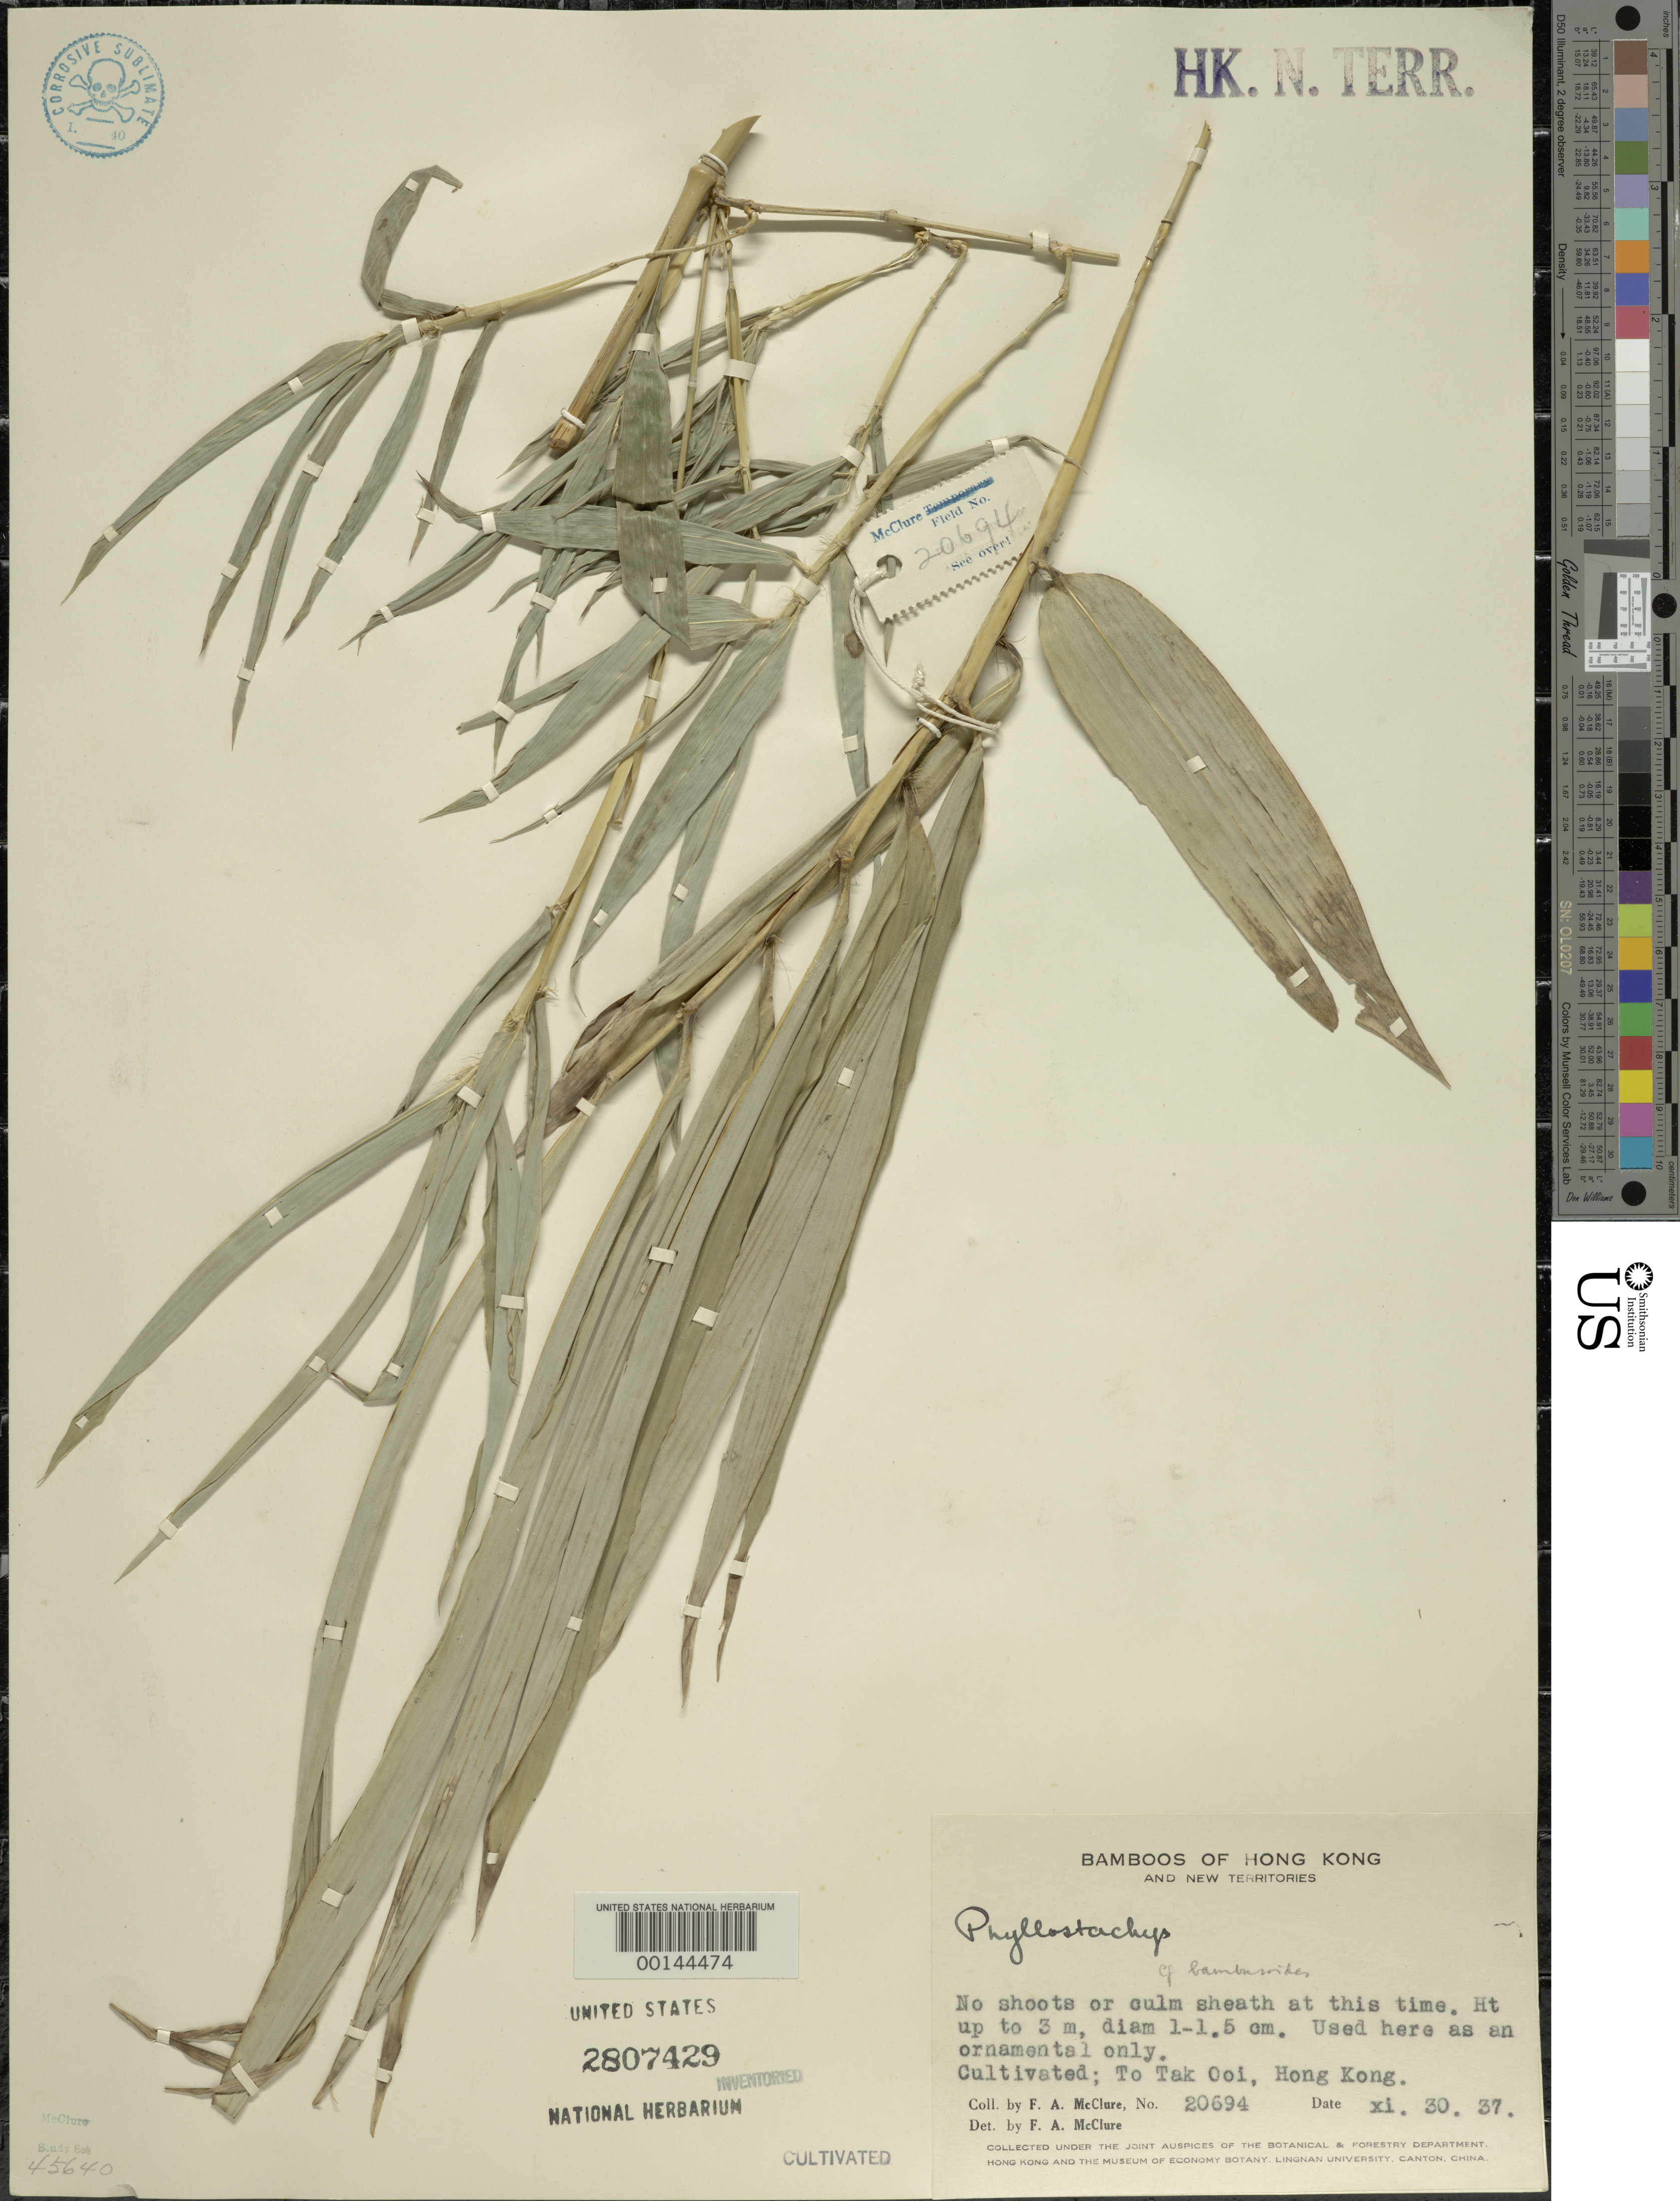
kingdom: Plantae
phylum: Tracheophyta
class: Liliopsida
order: Poales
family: Poaceae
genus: Phyllostachys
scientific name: Phyllostachys sp.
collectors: F. A. McClure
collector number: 20694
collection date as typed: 30 Jun 1937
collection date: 1937-06-30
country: China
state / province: Hong Kong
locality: To Tak Ooi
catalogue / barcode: US 2807429